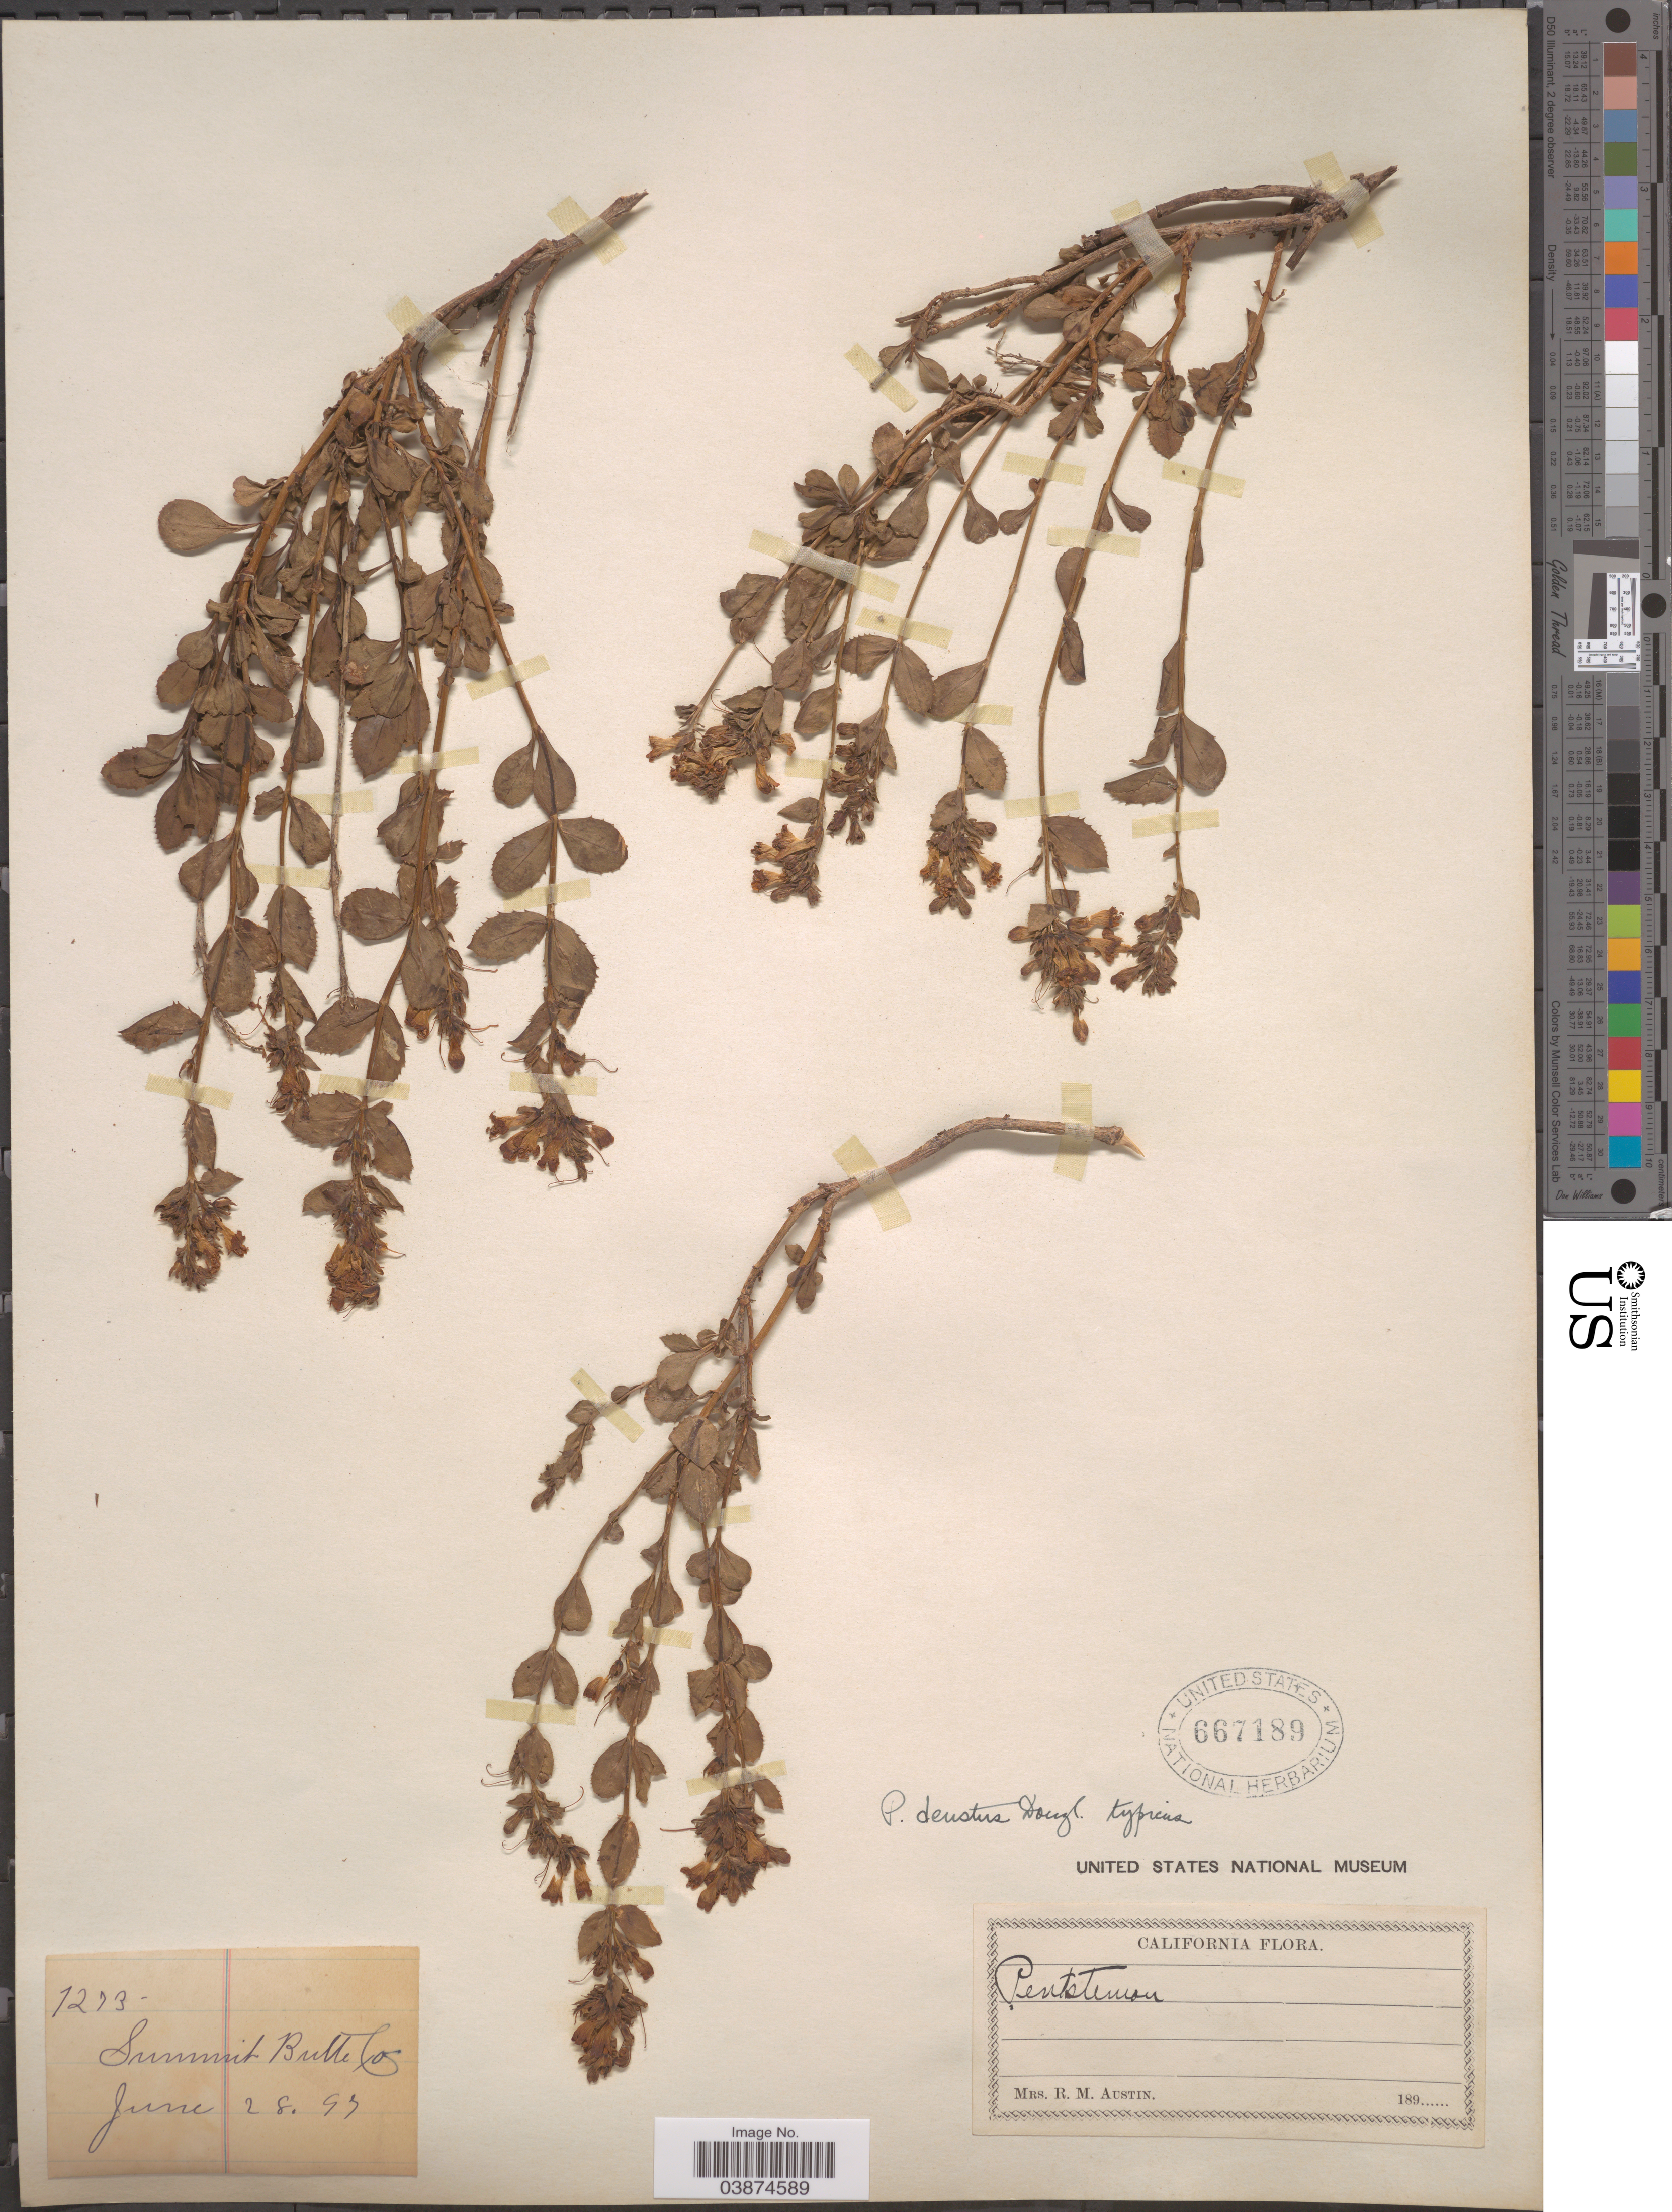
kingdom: Plantae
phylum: Tracheophyta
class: Magnoliopsida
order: Lamiales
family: Plantaginaceae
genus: Penstemon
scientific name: Penstemon deustus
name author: Douglas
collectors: R. Austin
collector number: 1273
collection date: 1897-06-28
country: United States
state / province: California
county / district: Butte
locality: Summit Butte Co.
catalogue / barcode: US 667189